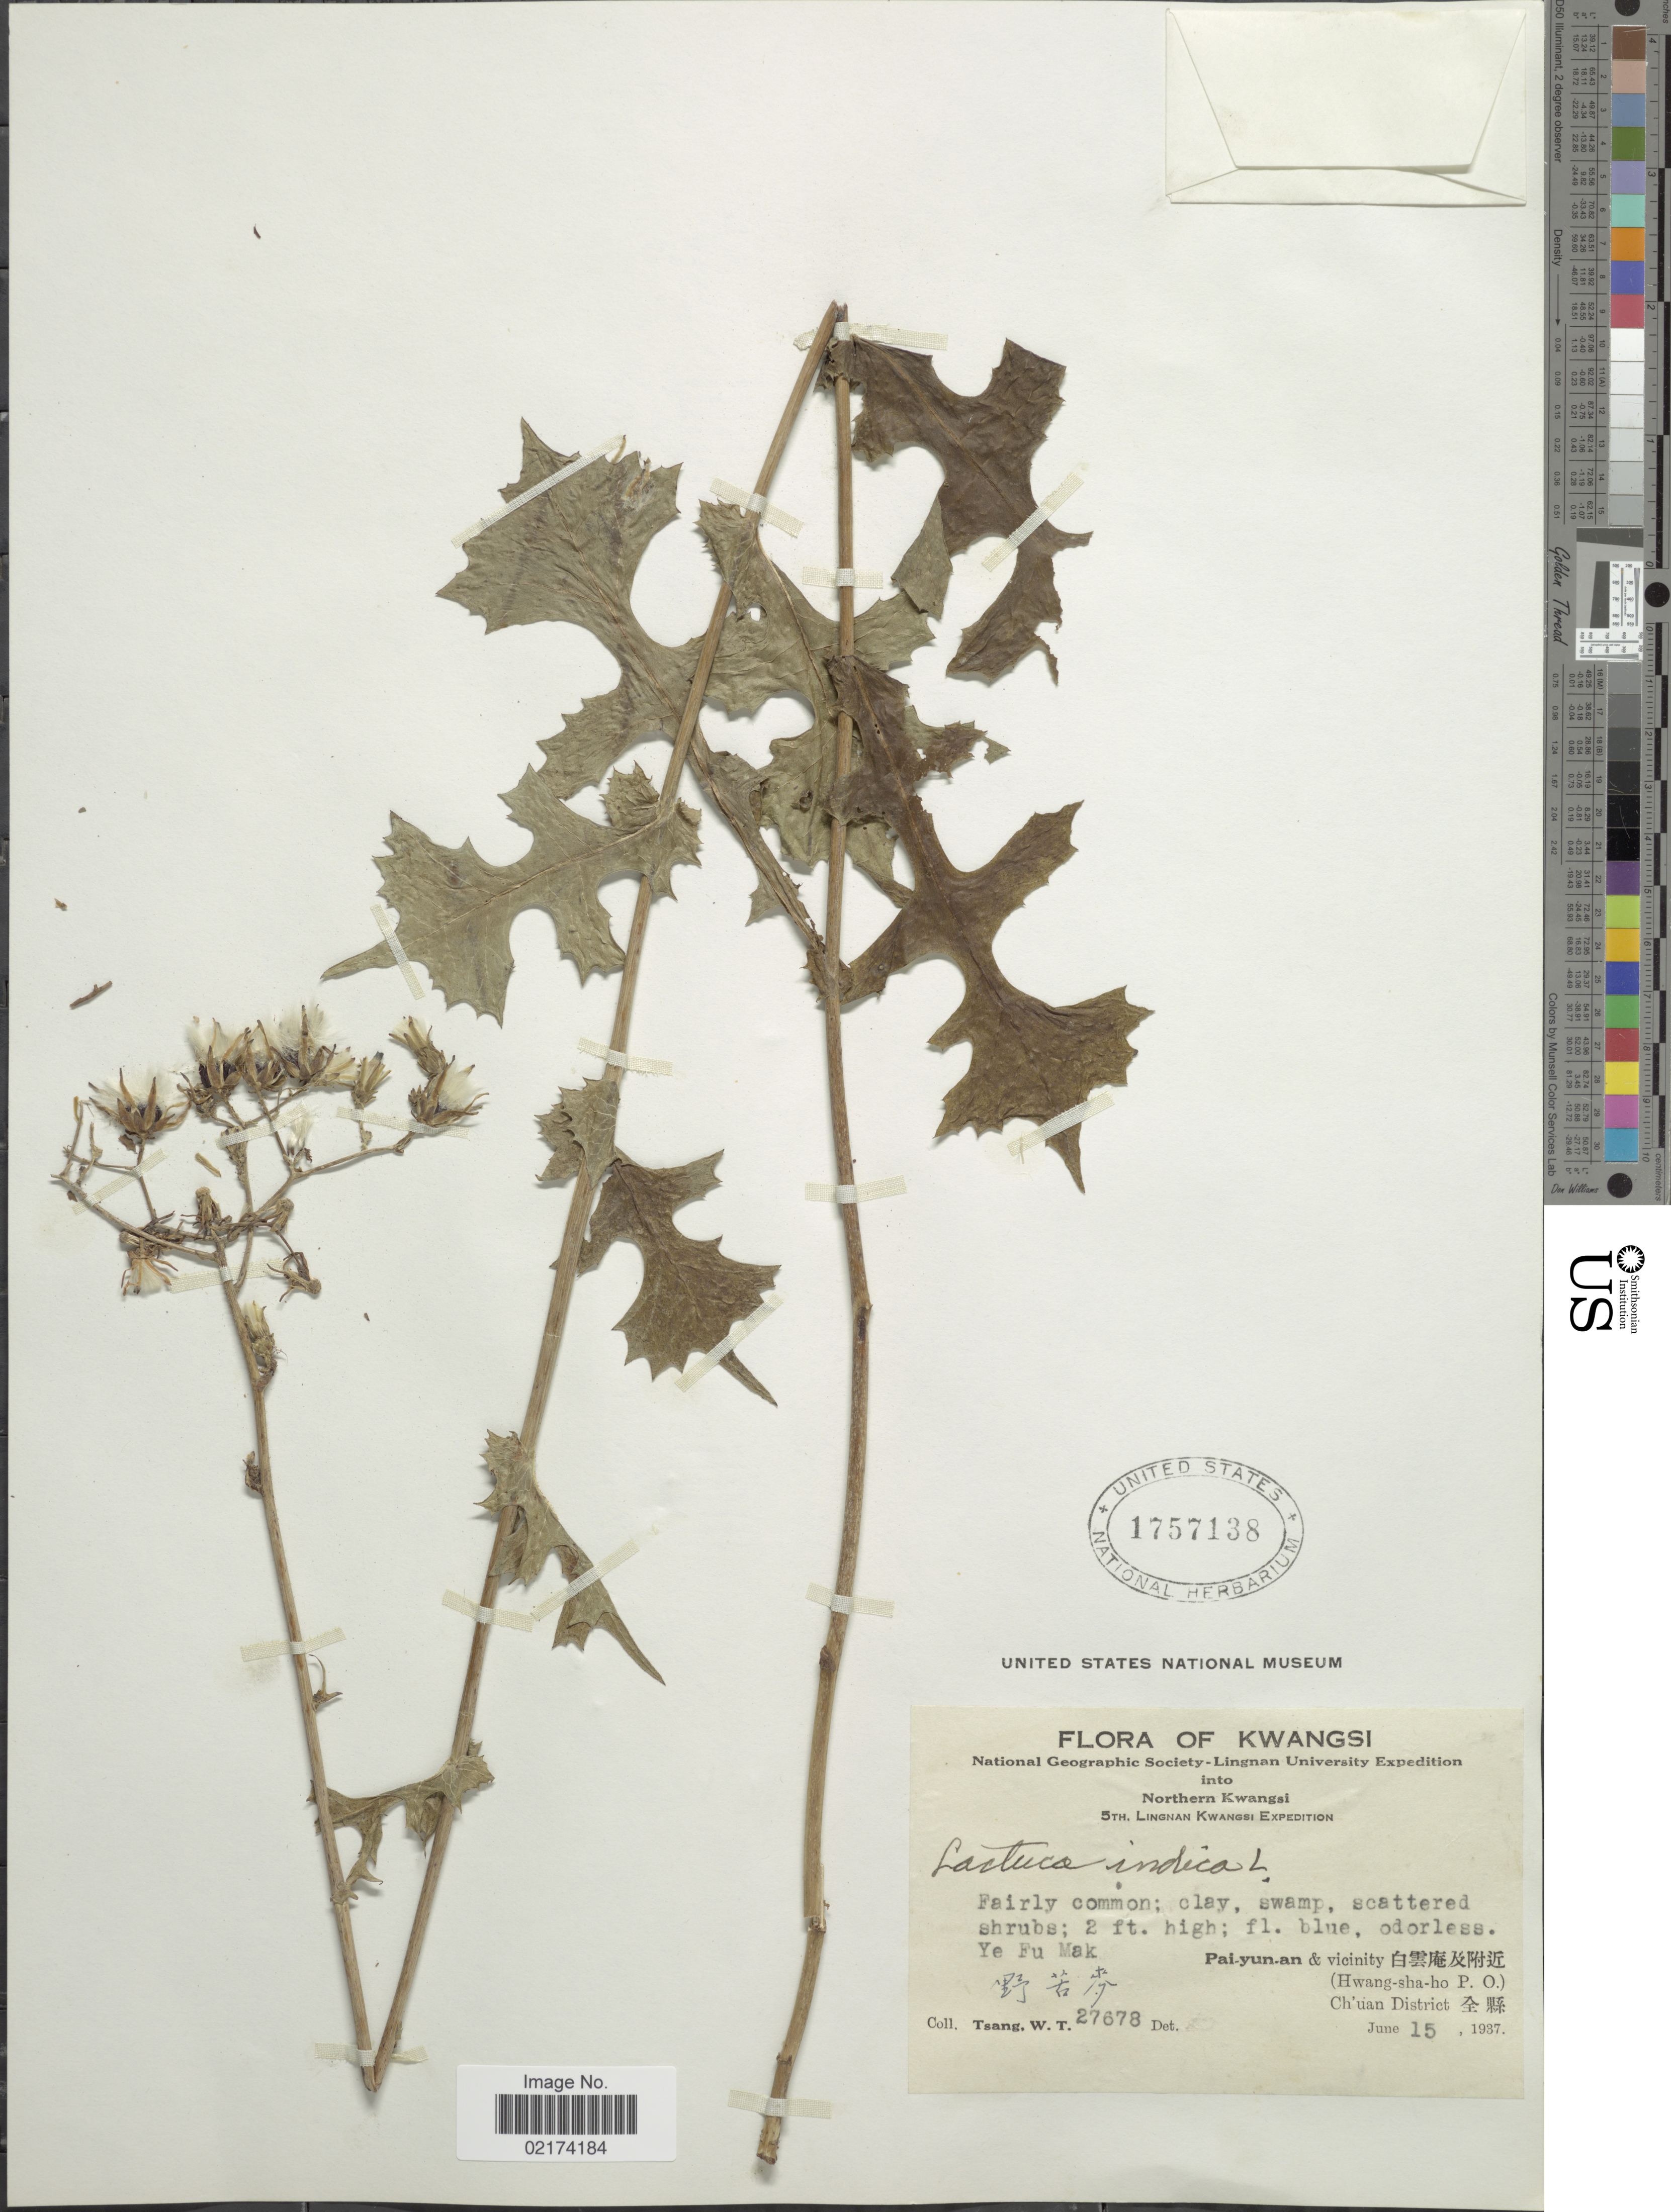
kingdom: Plantae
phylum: Tracheophyta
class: Magnoliopsida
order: Asterales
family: Asteraceae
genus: Lactuca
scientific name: Lactuca indica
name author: L.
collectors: W. T. Tsang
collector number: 27678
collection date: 1937-06-15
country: China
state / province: Guangxi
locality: Northern Kwangsi, Ye Fu Mak, Pai-yun-an & vicinity (Hwang-sha-ho P. O.), Ch'uan District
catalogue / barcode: US 1757138